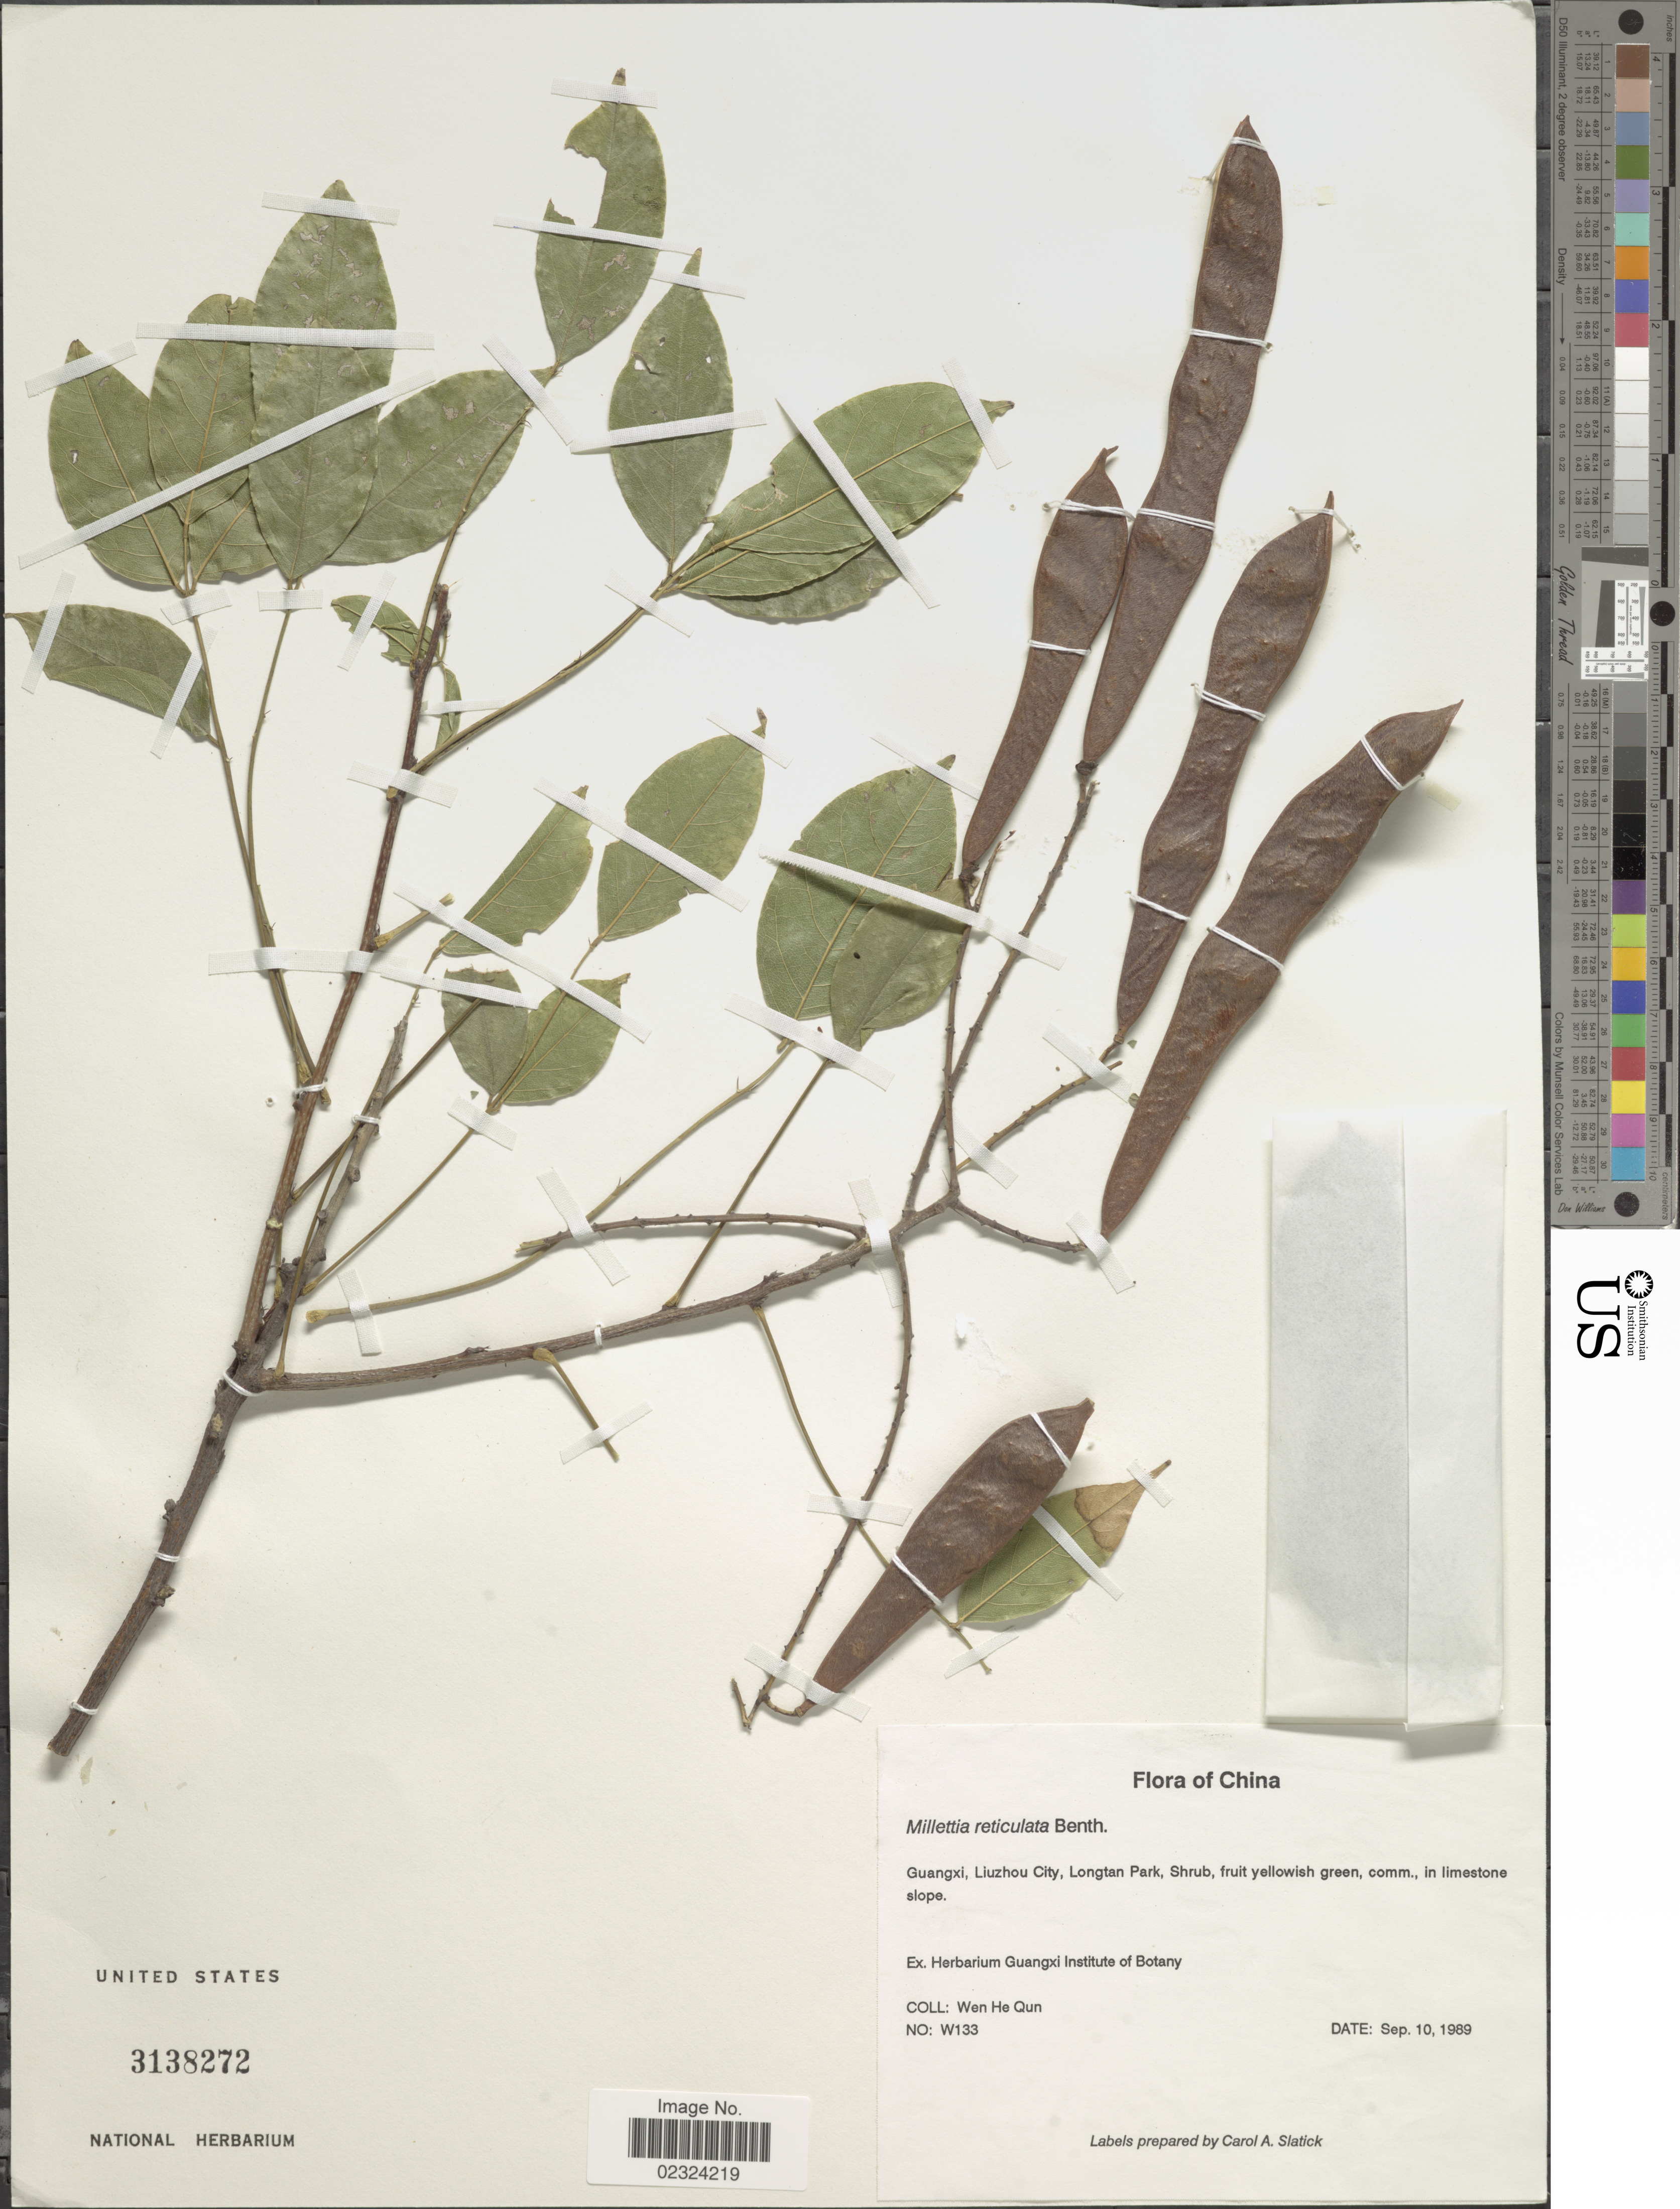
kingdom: Plantae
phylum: Tracheophyta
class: Magnoliopsida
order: Fabales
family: Fabaceae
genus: Wisteriopsis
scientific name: Wisteriopsis reticulata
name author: (Benth.) J. Compton & Schrire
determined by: Strong, Mark T., (BOT), Smithsonian Institution - National Museum of Natural History (UNITED STATES)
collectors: W. Qun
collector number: W133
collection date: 1989-09-10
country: China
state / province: Guangxi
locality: Liuzhou City, Longtan Park.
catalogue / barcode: US 3138272